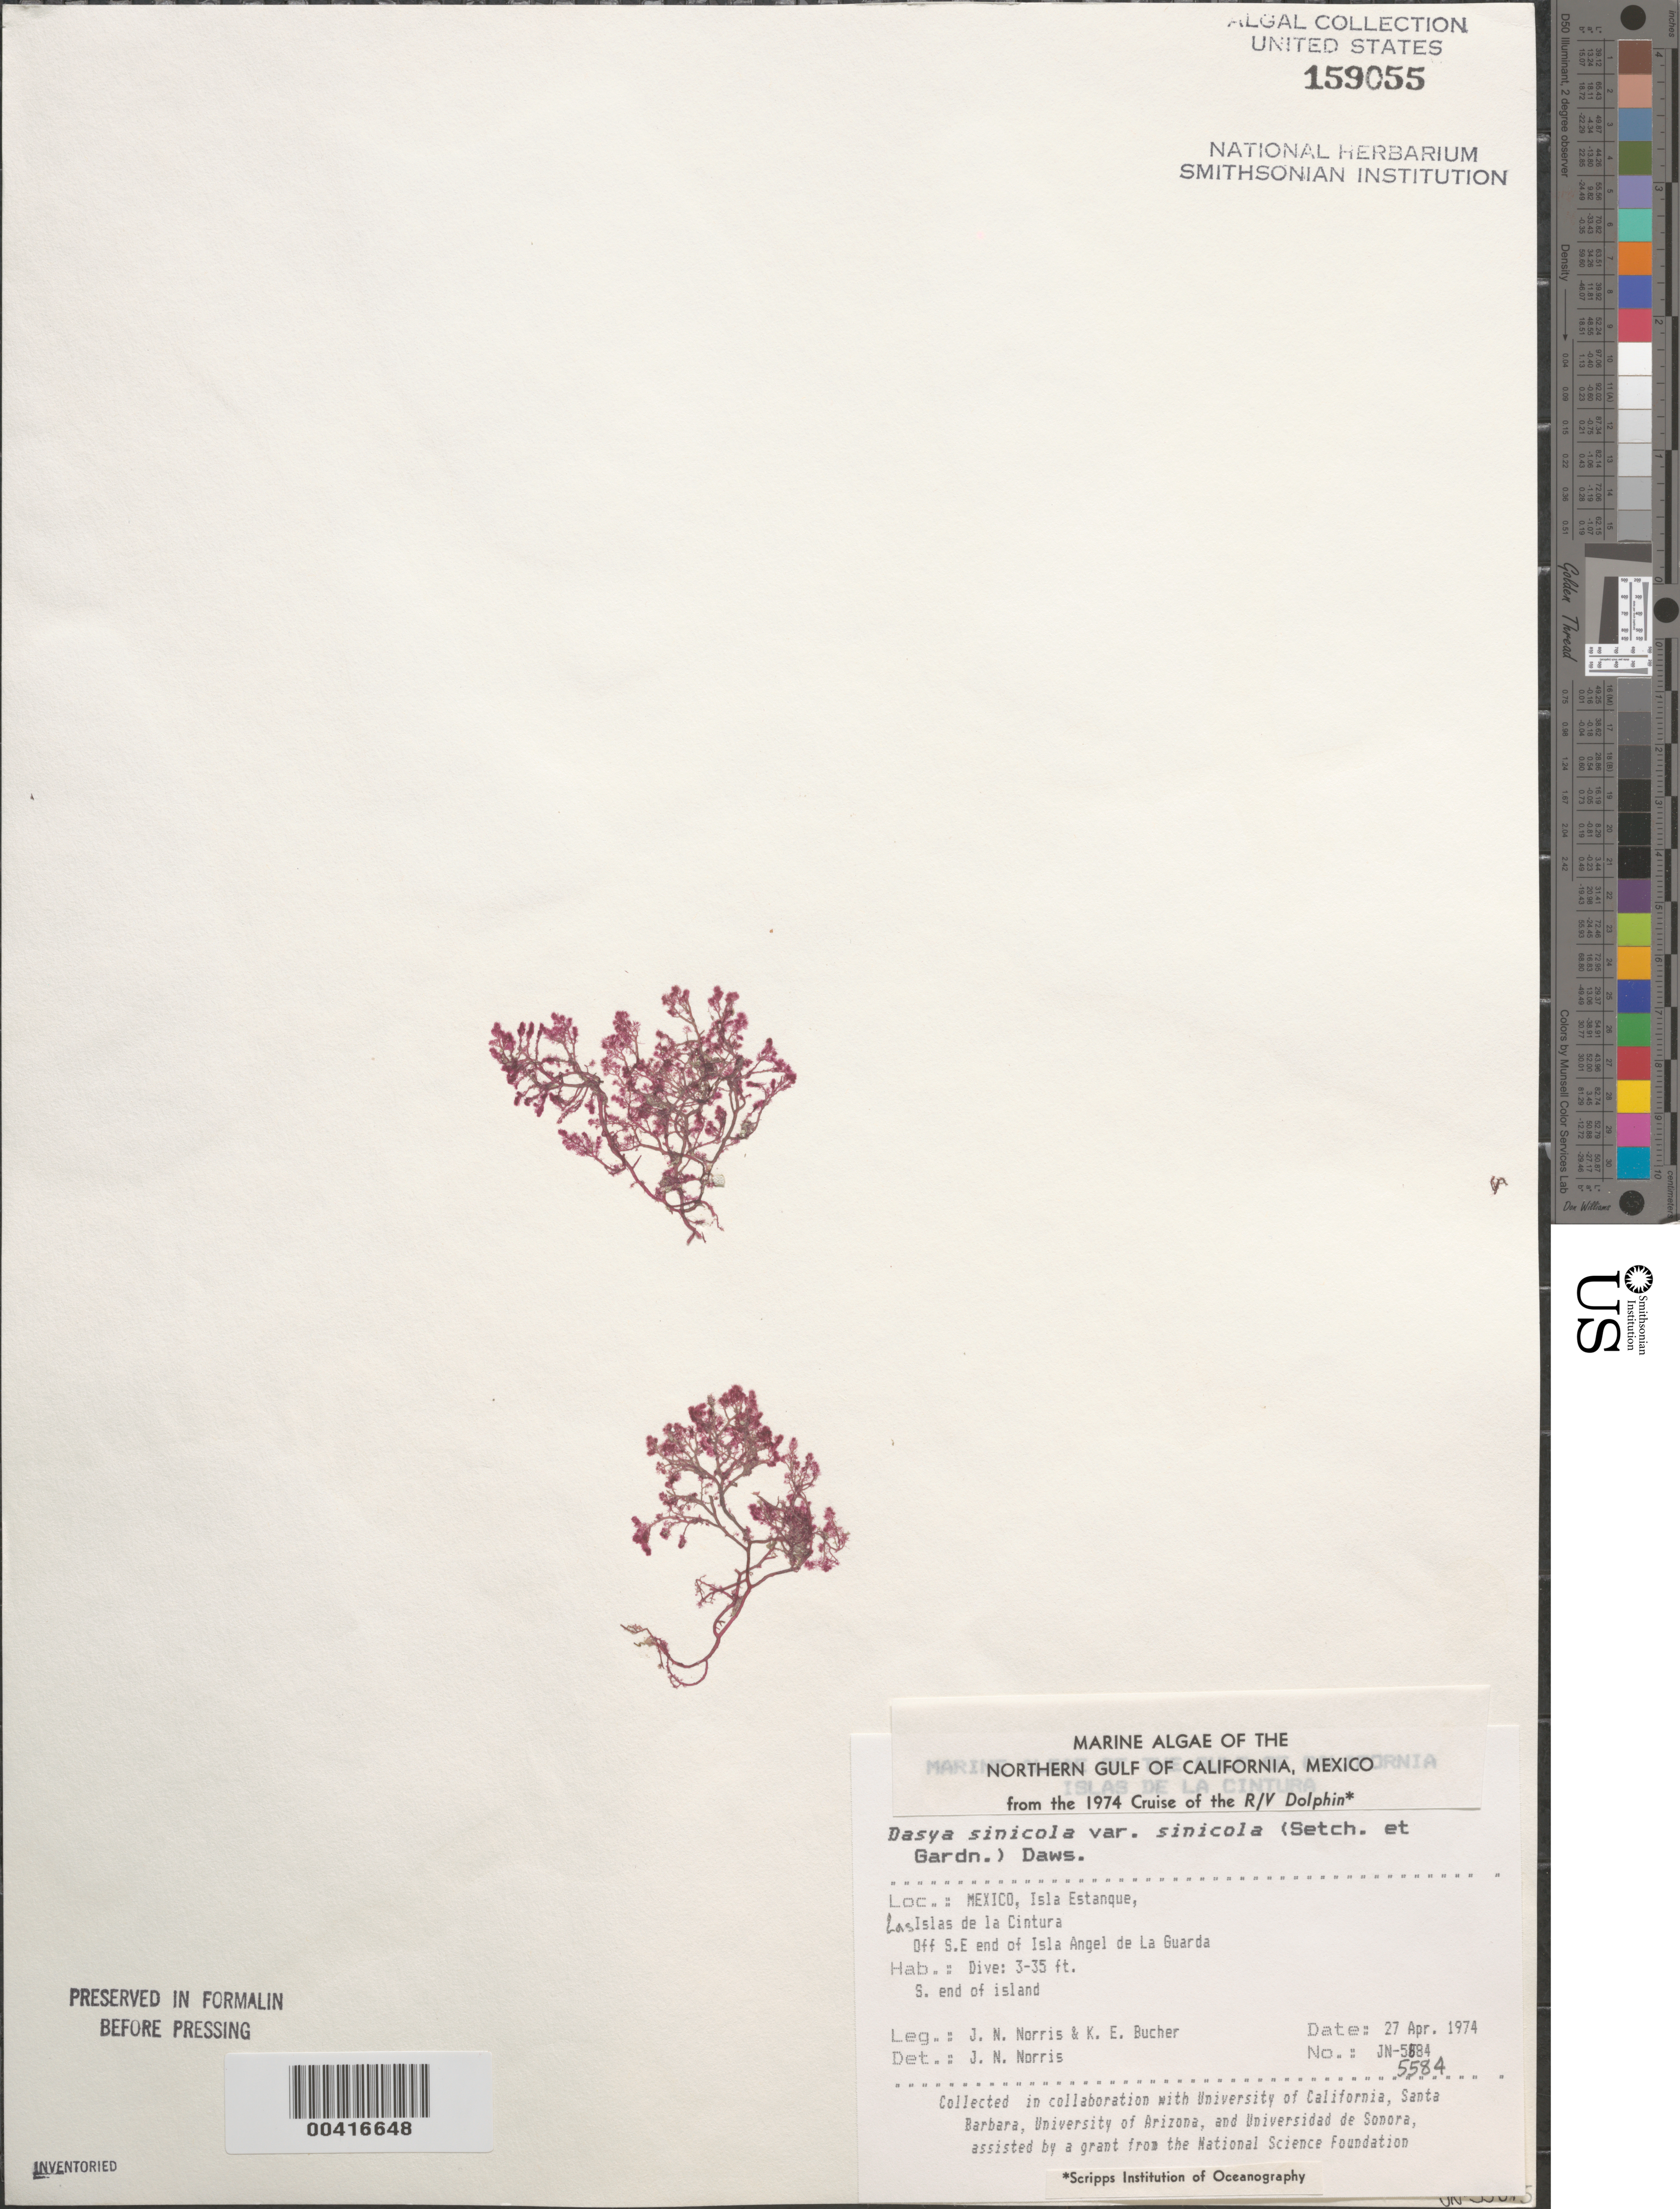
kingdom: Plantae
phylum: Rhodophyta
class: Florideophyceae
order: Ceramiales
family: Dasyaceae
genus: Dasya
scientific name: Dasya sinicola var. sinicola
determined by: Norris, James N.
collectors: J. N. Norris & K. E. Bucher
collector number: JN-5584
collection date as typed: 27 Apr 1974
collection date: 1974-04-27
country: Mexico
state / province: Baja California Norte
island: Isla San Estanque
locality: Off Isla Angel de la Guarda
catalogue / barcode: US 159055